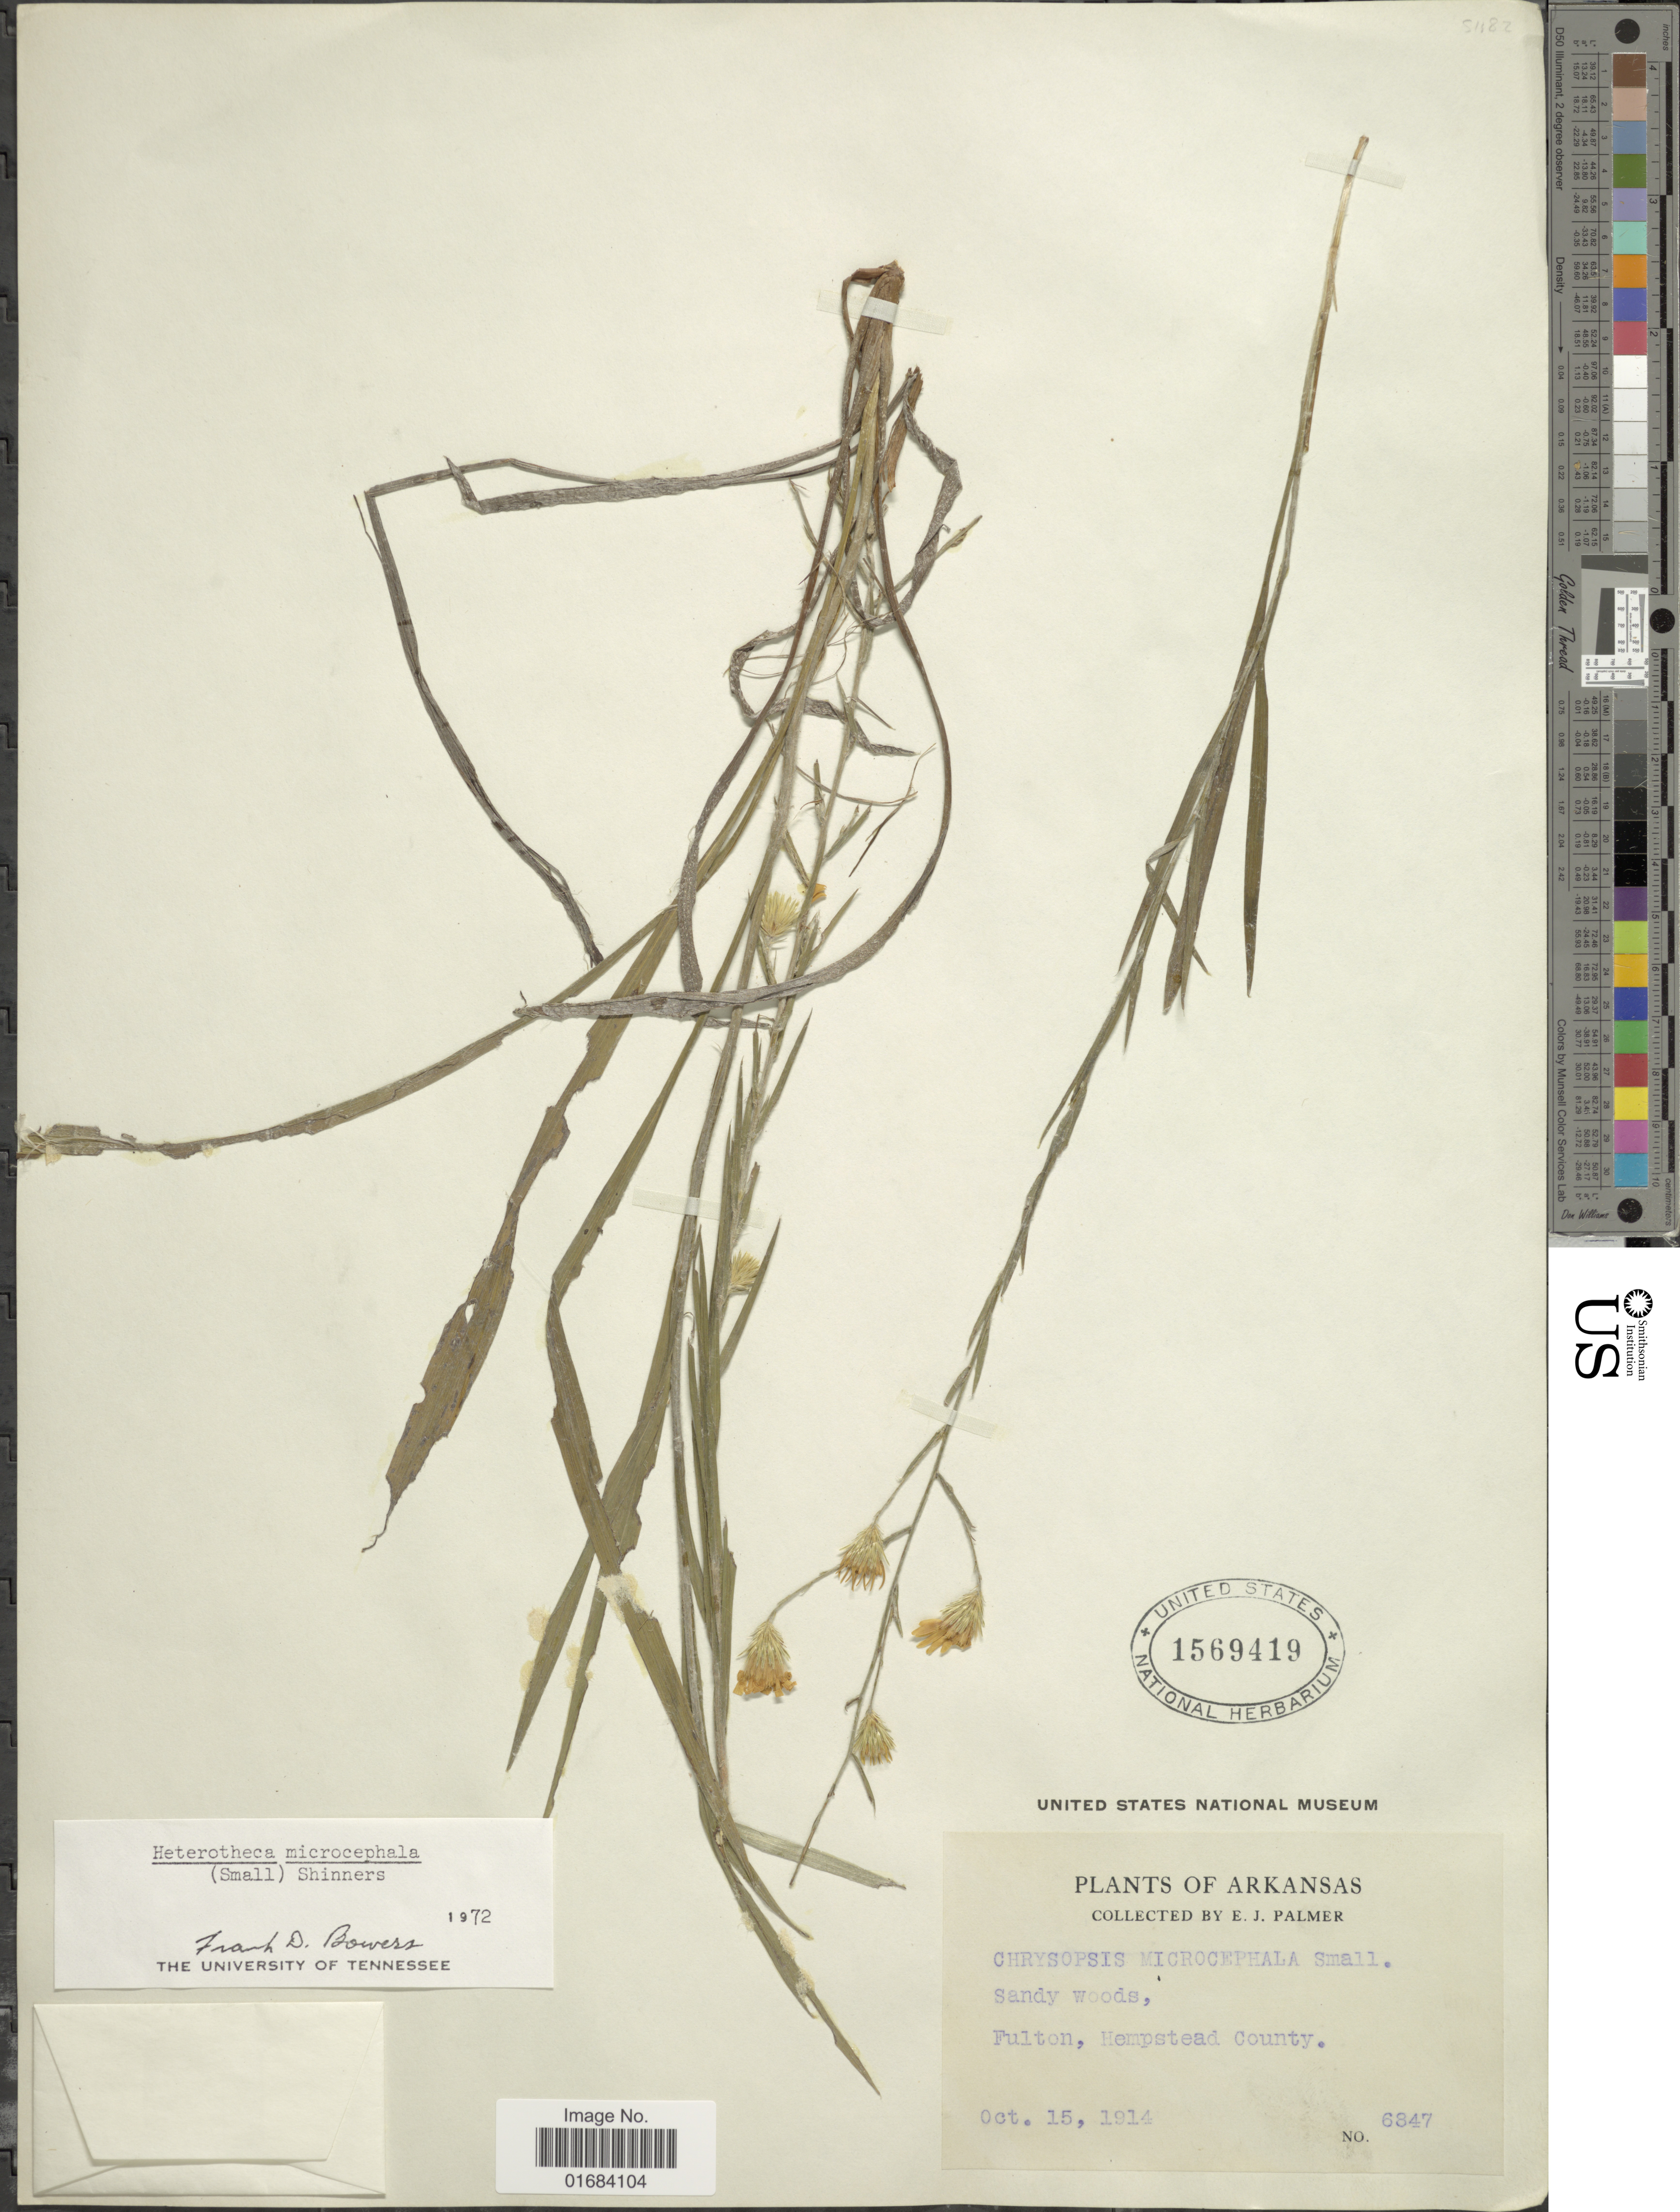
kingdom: Plantae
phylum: Tracheophyta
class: Magnoliopsida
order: Asterales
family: Asteraceae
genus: Pityopsis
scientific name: Pityopsis microcephala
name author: Small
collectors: E. J. Palmer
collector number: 6847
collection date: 1914-10-15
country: United States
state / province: Arkansas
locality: Fulton, Hempstead County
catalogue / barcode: US 1569419